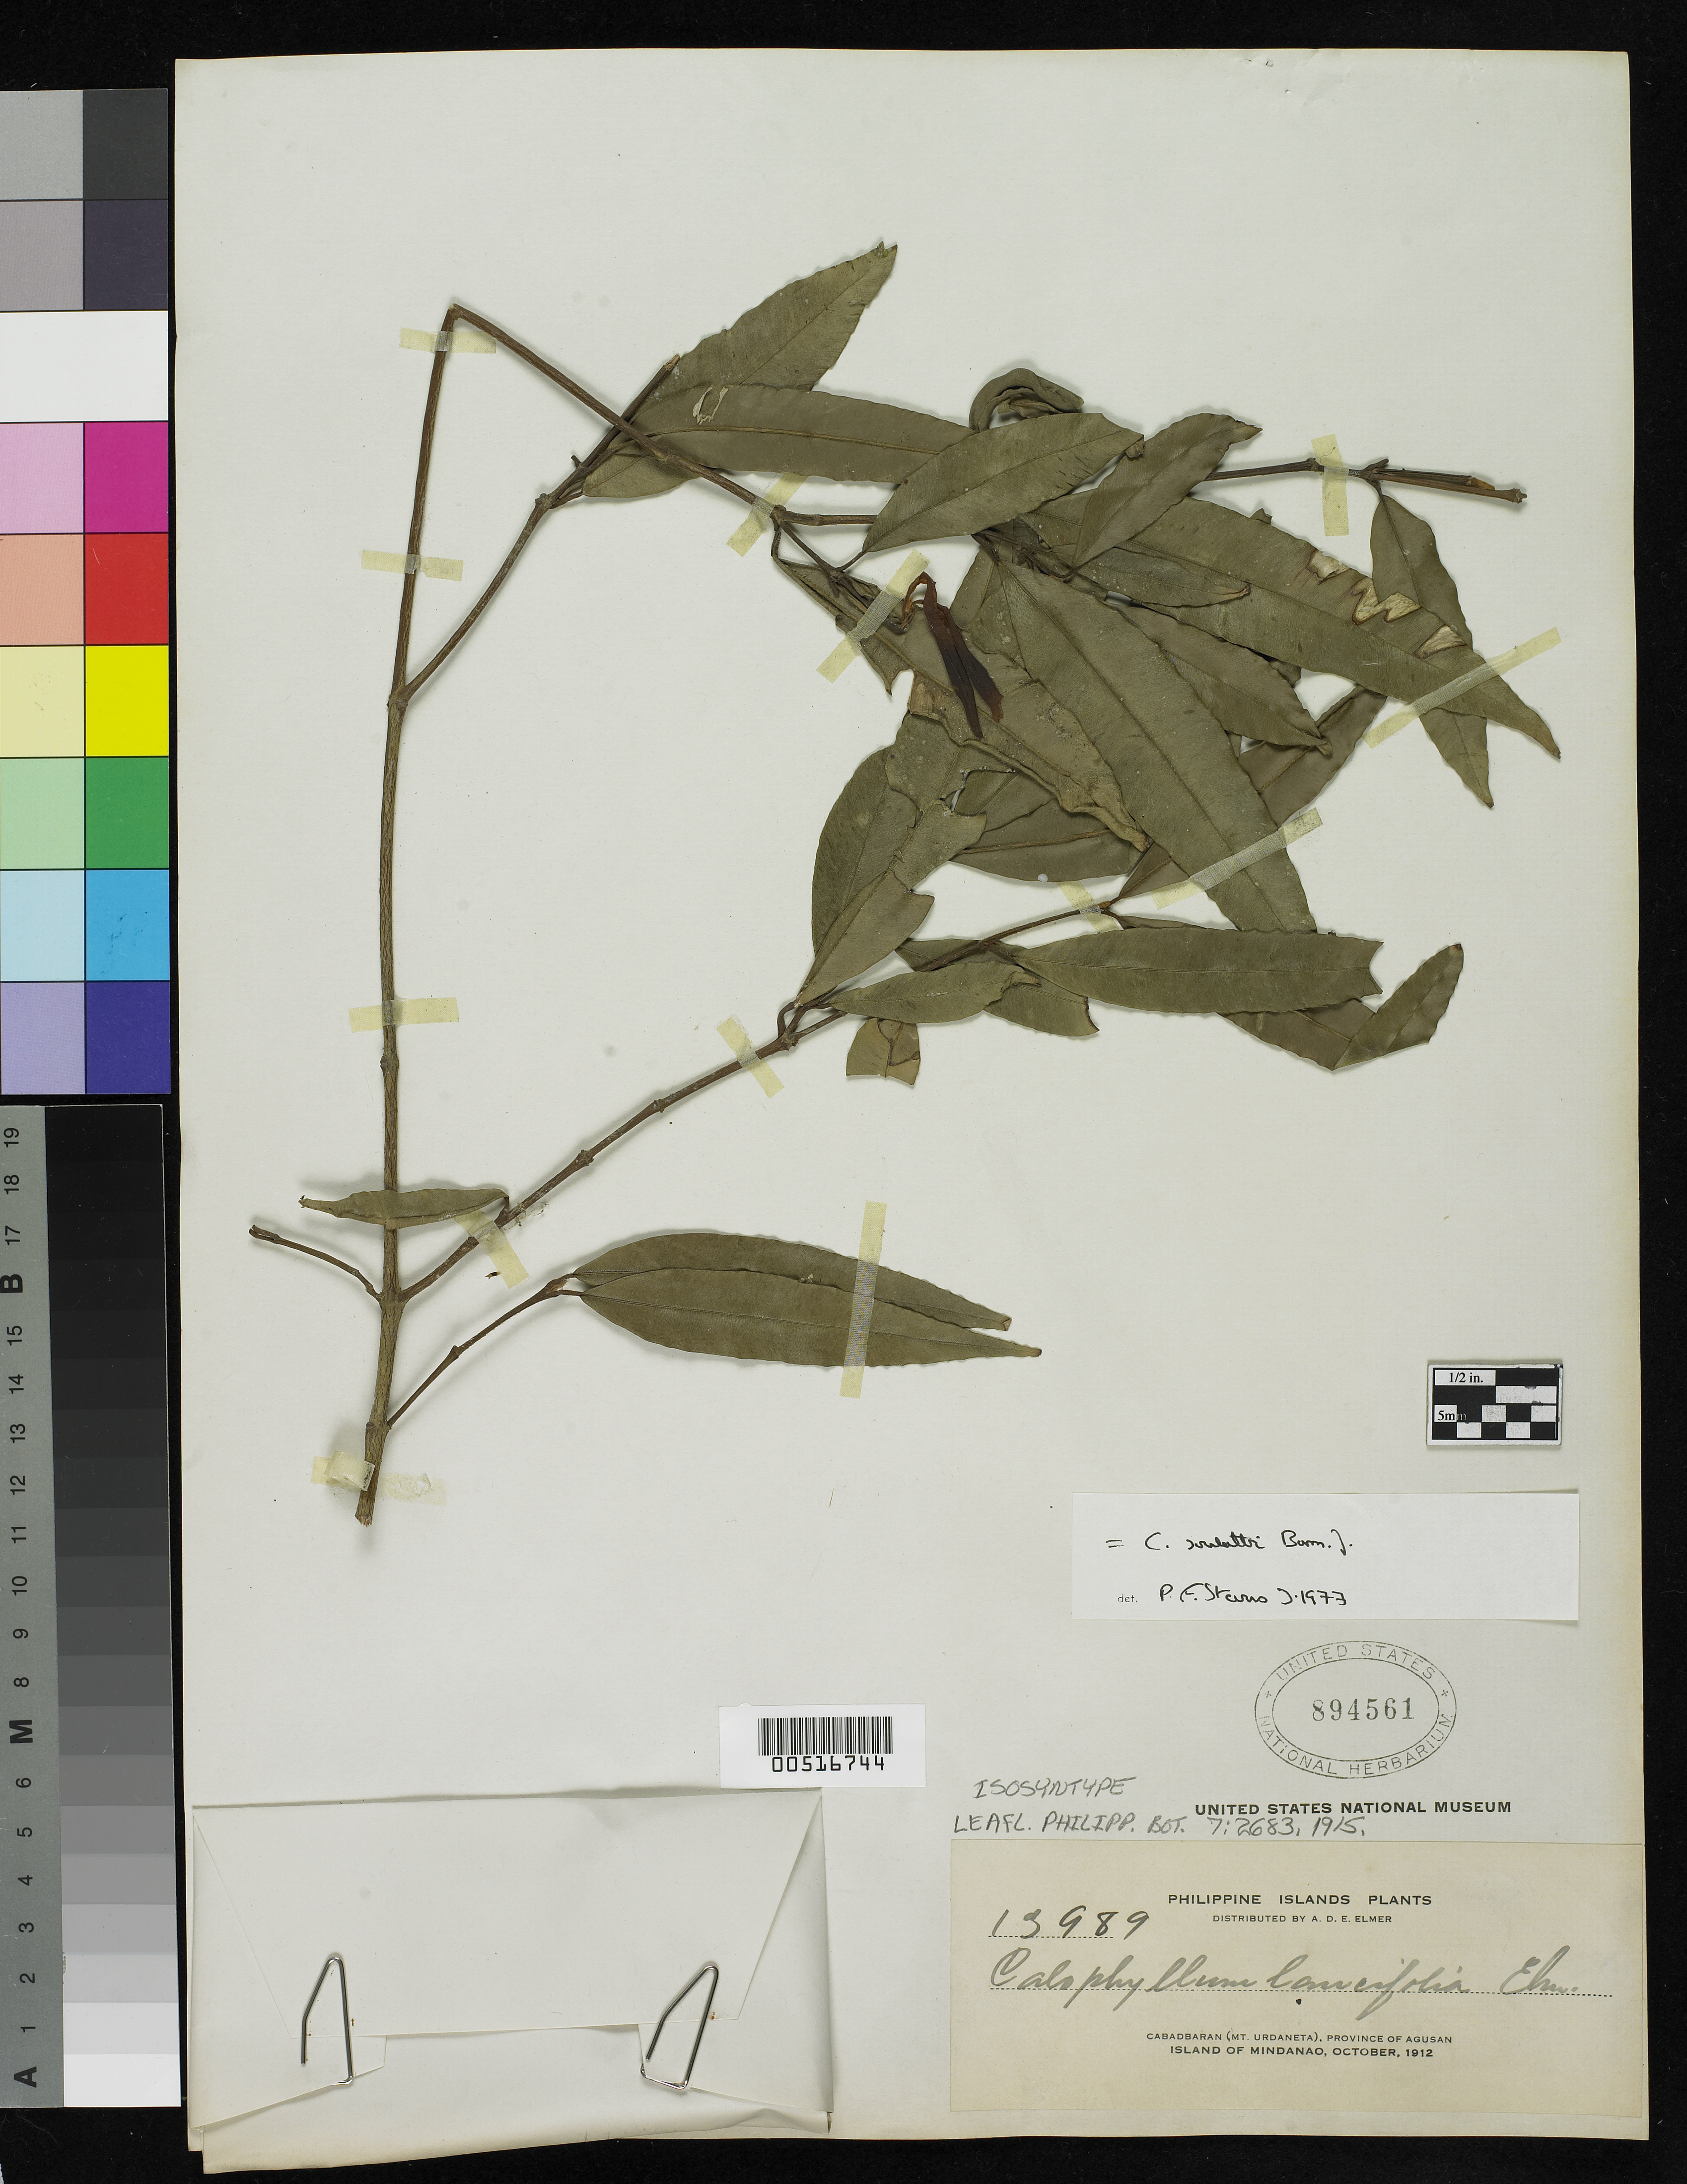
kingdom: Plantae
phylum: Tracheophyta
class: Magnoliopsida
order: Malpighiales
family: Calophyllaceae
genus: Calophyllum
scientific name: Calophyllum lancifolium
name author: Elmer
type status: Isosyntype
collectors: A. D. E. Elmer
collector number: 13989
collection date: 1912-10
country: Philippines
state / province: Caraga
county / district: Agusan del Norte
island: Mindanao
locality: Cabadbaran (Mt. Urdaneta), Province of Agusan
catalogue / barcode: US 894561